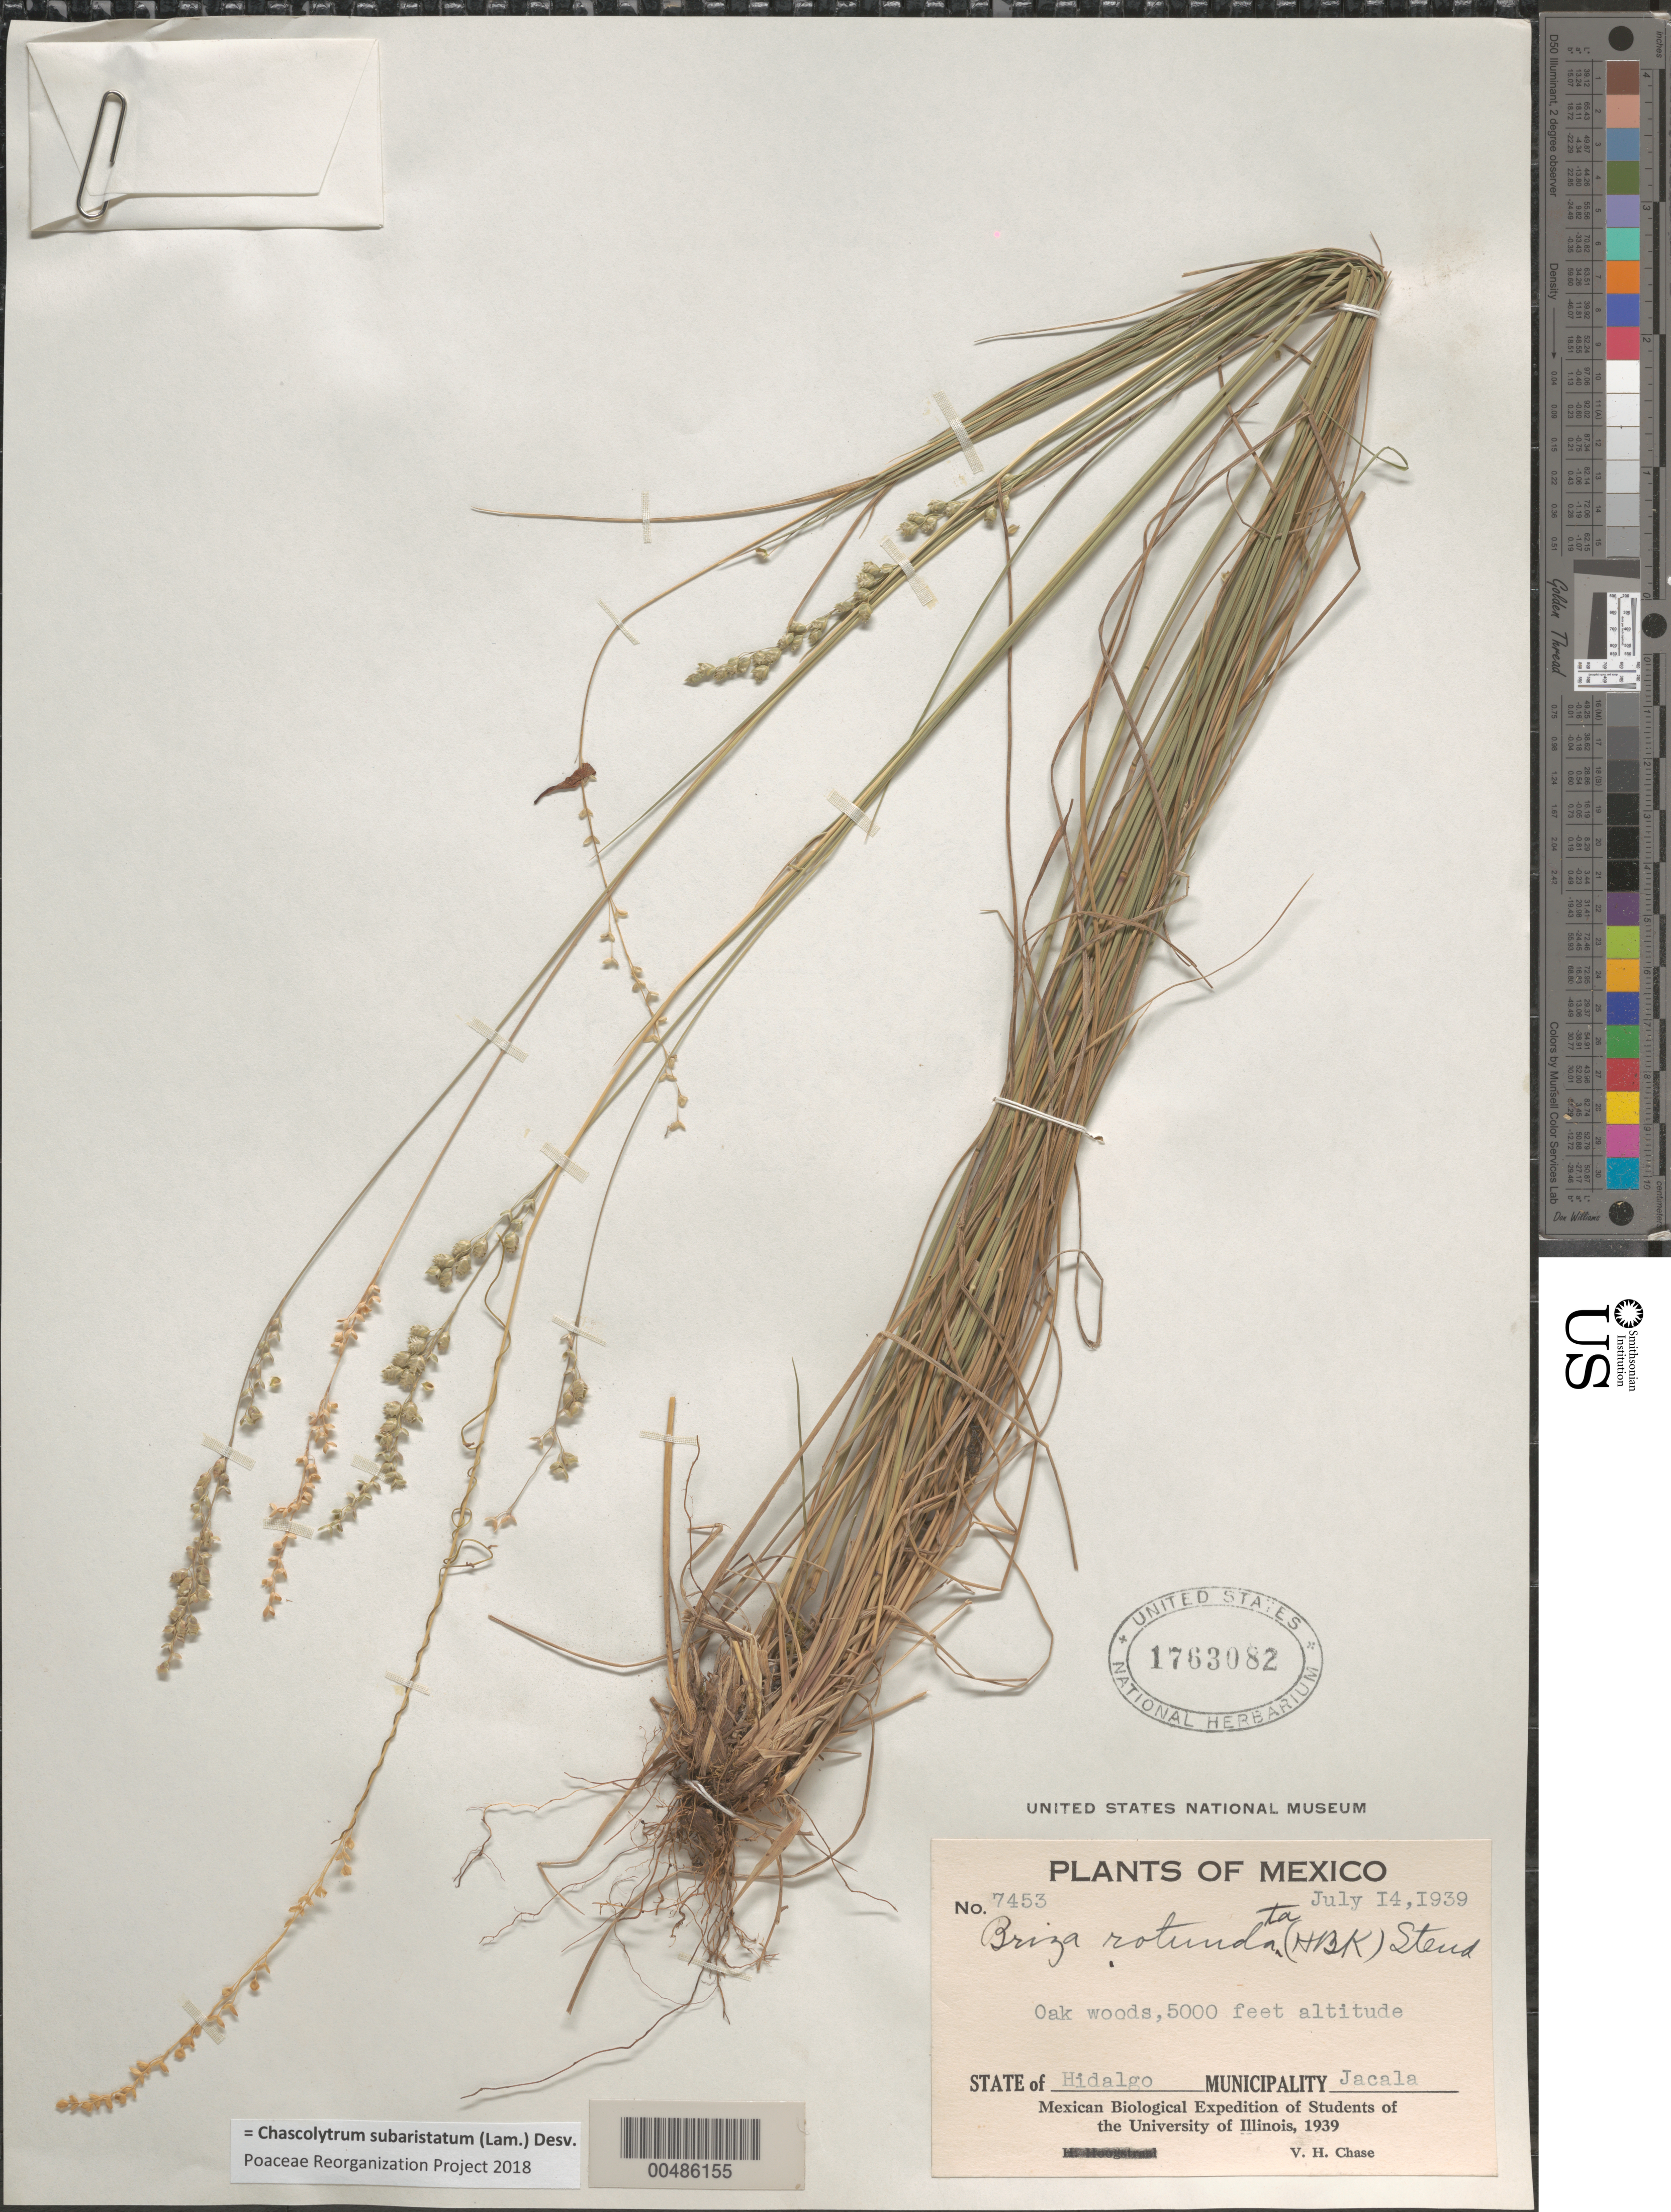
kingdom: Plantae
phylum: Tracheophyta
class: Liliopsida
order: Poales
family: Poaceae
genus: Chascolytrum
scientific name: Chascolytrum subaristatum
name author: (Lam.) Desv.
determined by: Poaceae Reorganization Project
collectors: V. C. Chase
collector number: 7453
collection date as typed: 14 Jul 1939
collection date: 1939-07-14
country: Mexico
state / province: Hidalgo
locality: Mun of Jacala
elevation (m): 1524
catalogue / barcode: US 1763082